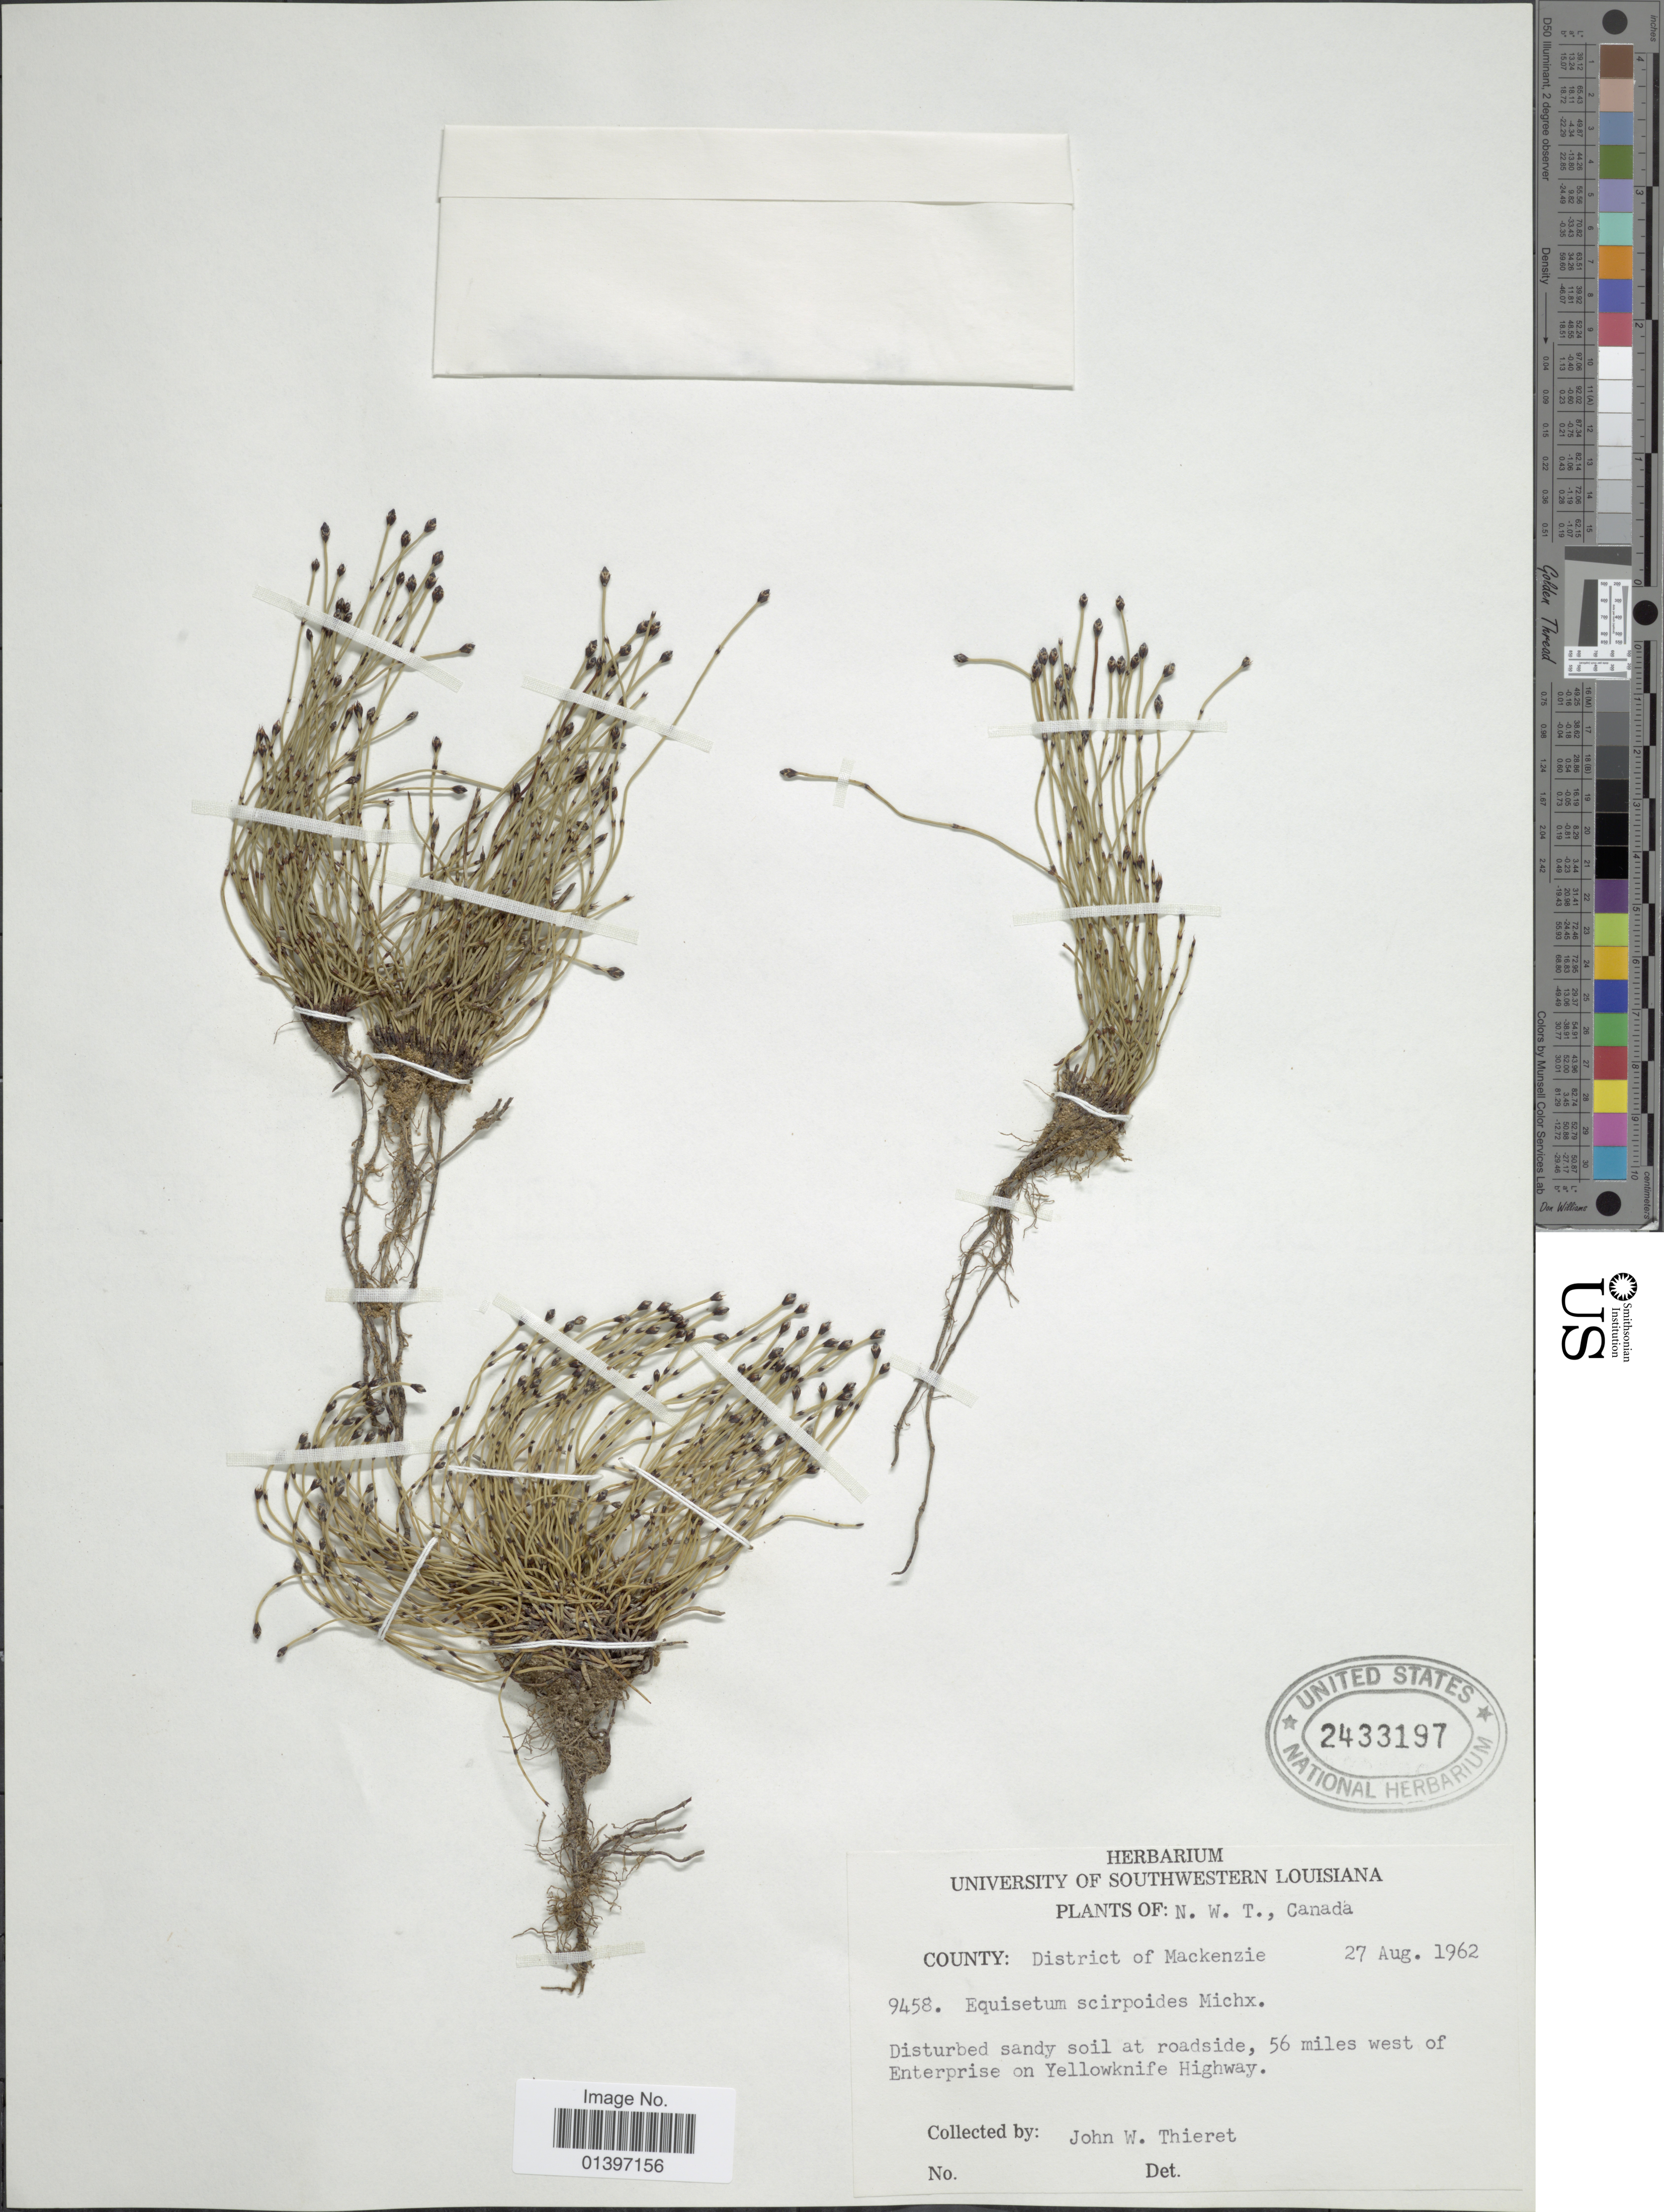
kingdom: Plantae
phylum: Tracheophyta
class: Polypodiopsida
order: Equisetales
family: Equisetaceae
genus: Equisetum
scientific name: Equisetum scirpoides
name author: Michx.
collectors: J. W. Thieret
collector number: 9458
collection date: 1962-08-27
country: Canada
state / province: Northwest Territories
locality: N.W.T., County: District of Mackenzie, disturbed sandy soil at roadside, 56 miles west of Enterprise on Yellowknife Highway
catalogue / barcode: US 2433197